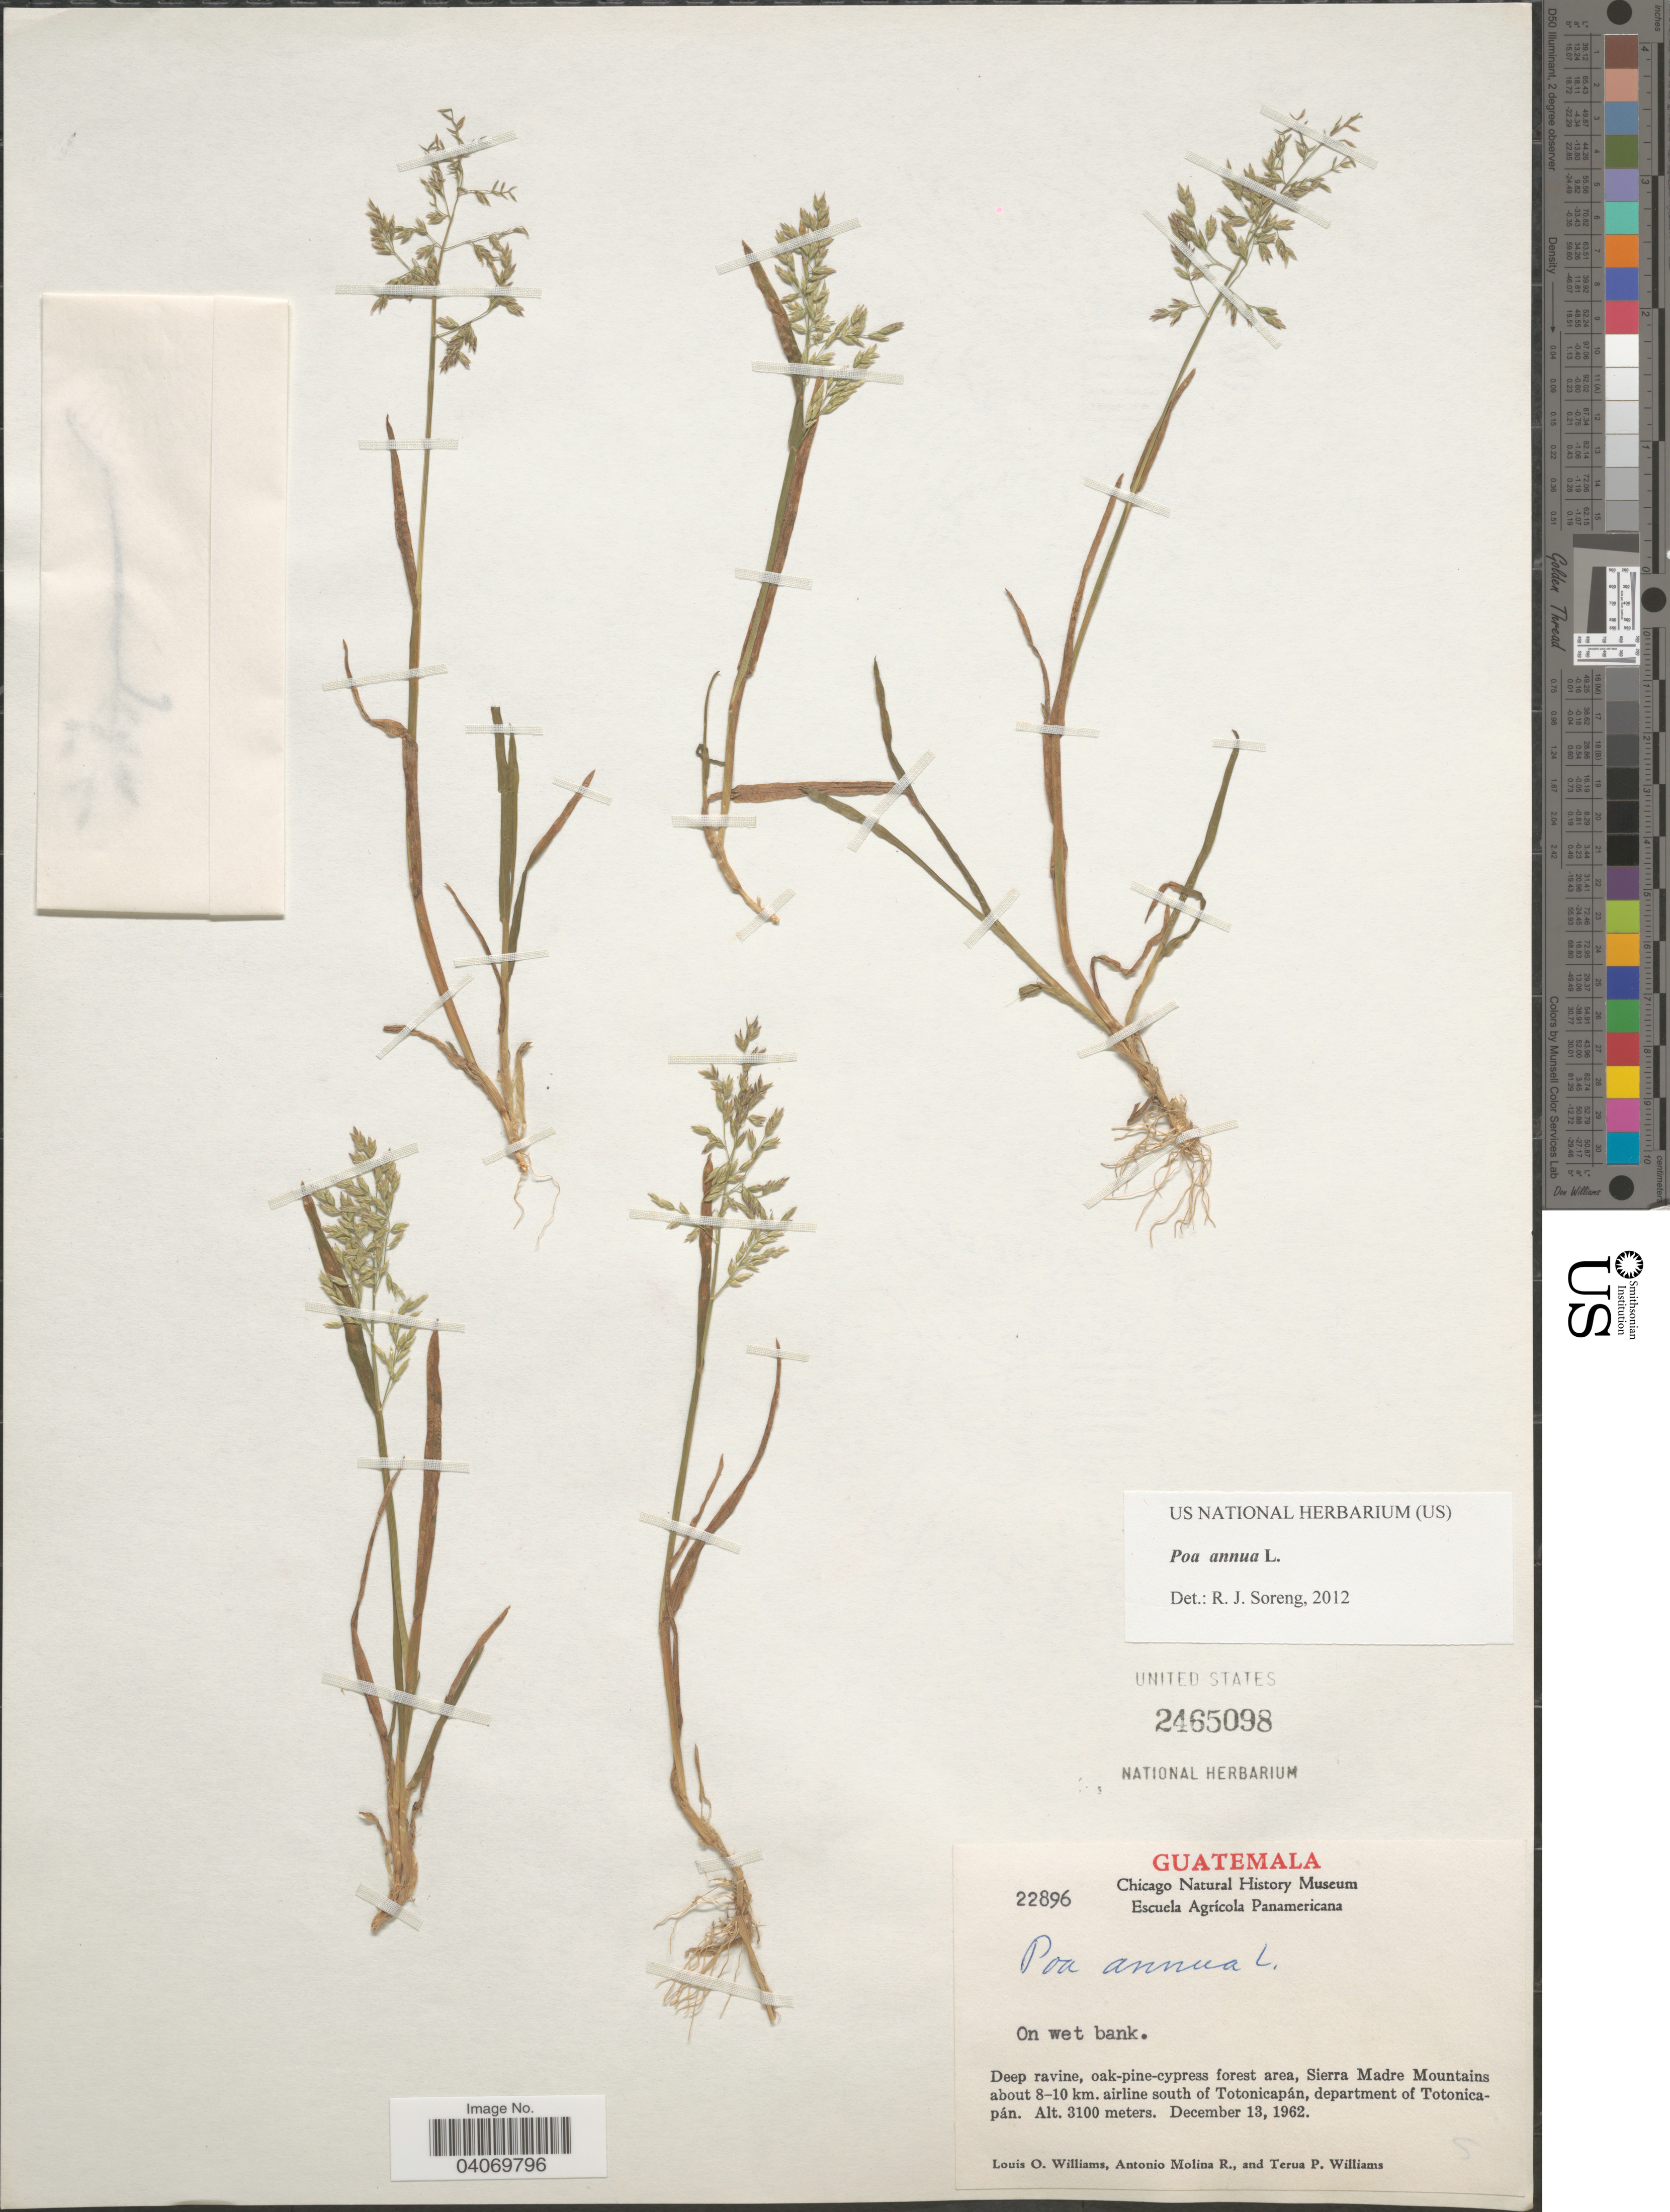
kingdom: Plantae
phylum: Tracheophyta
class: Liliopsida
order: Poales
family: Poaceae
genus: Poa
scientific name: Poa annua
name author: L.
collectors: L. O. Williams, A. Molina R. & T. Williams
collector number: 22896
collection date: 1962-12-13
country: Guatemala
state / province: Totonicapan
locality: On wet bank. Deep ravine, oak-pine-cypress forest area, Sierra Madre Mountains about 8-10 km. airline south of Totonicapán, department of Totonicapán.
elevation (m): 3100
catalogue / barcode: US 2465098